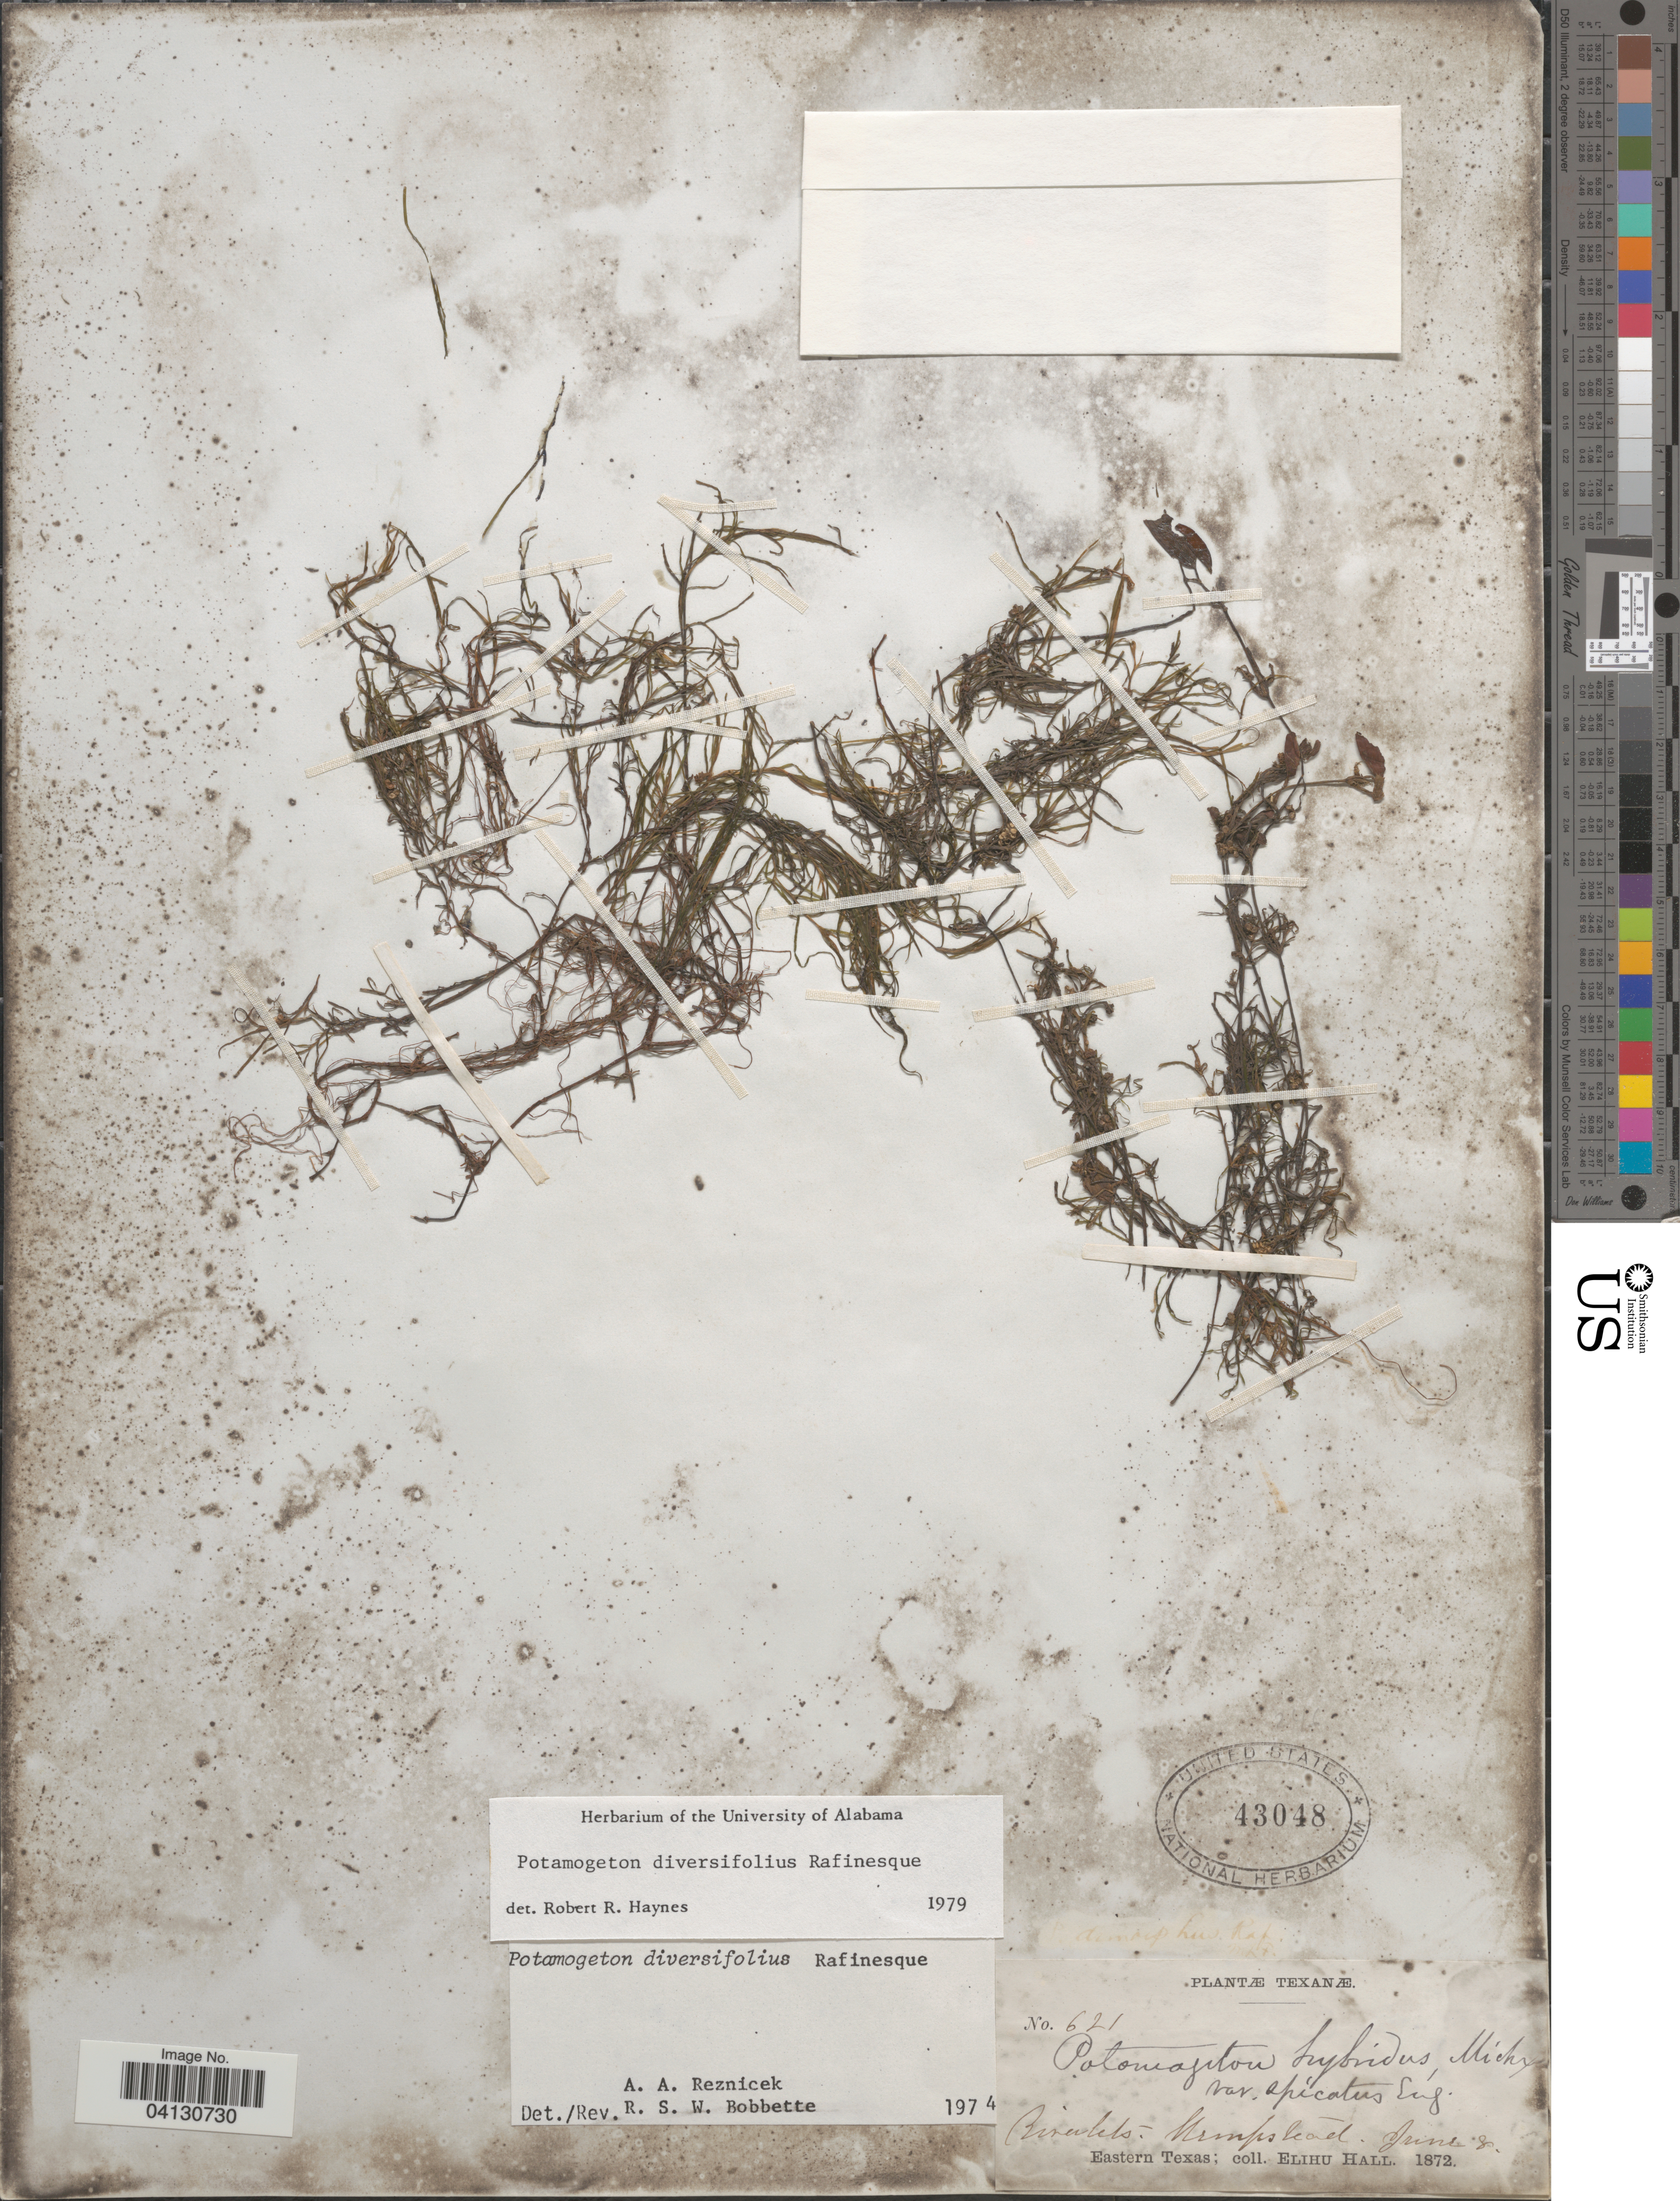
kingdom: Plantae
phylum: Tracheophyta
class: Liliopsida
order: Alismatales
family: Potamogetonaceae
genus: Potamogeton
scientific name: Potamogeton diversifolius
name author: Raf.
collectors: E. Hall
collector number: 621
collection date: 1872-06-08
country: United States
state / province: Texas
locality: Rivulets. Hempstead. Eastern Texas.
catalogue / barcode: US 43048